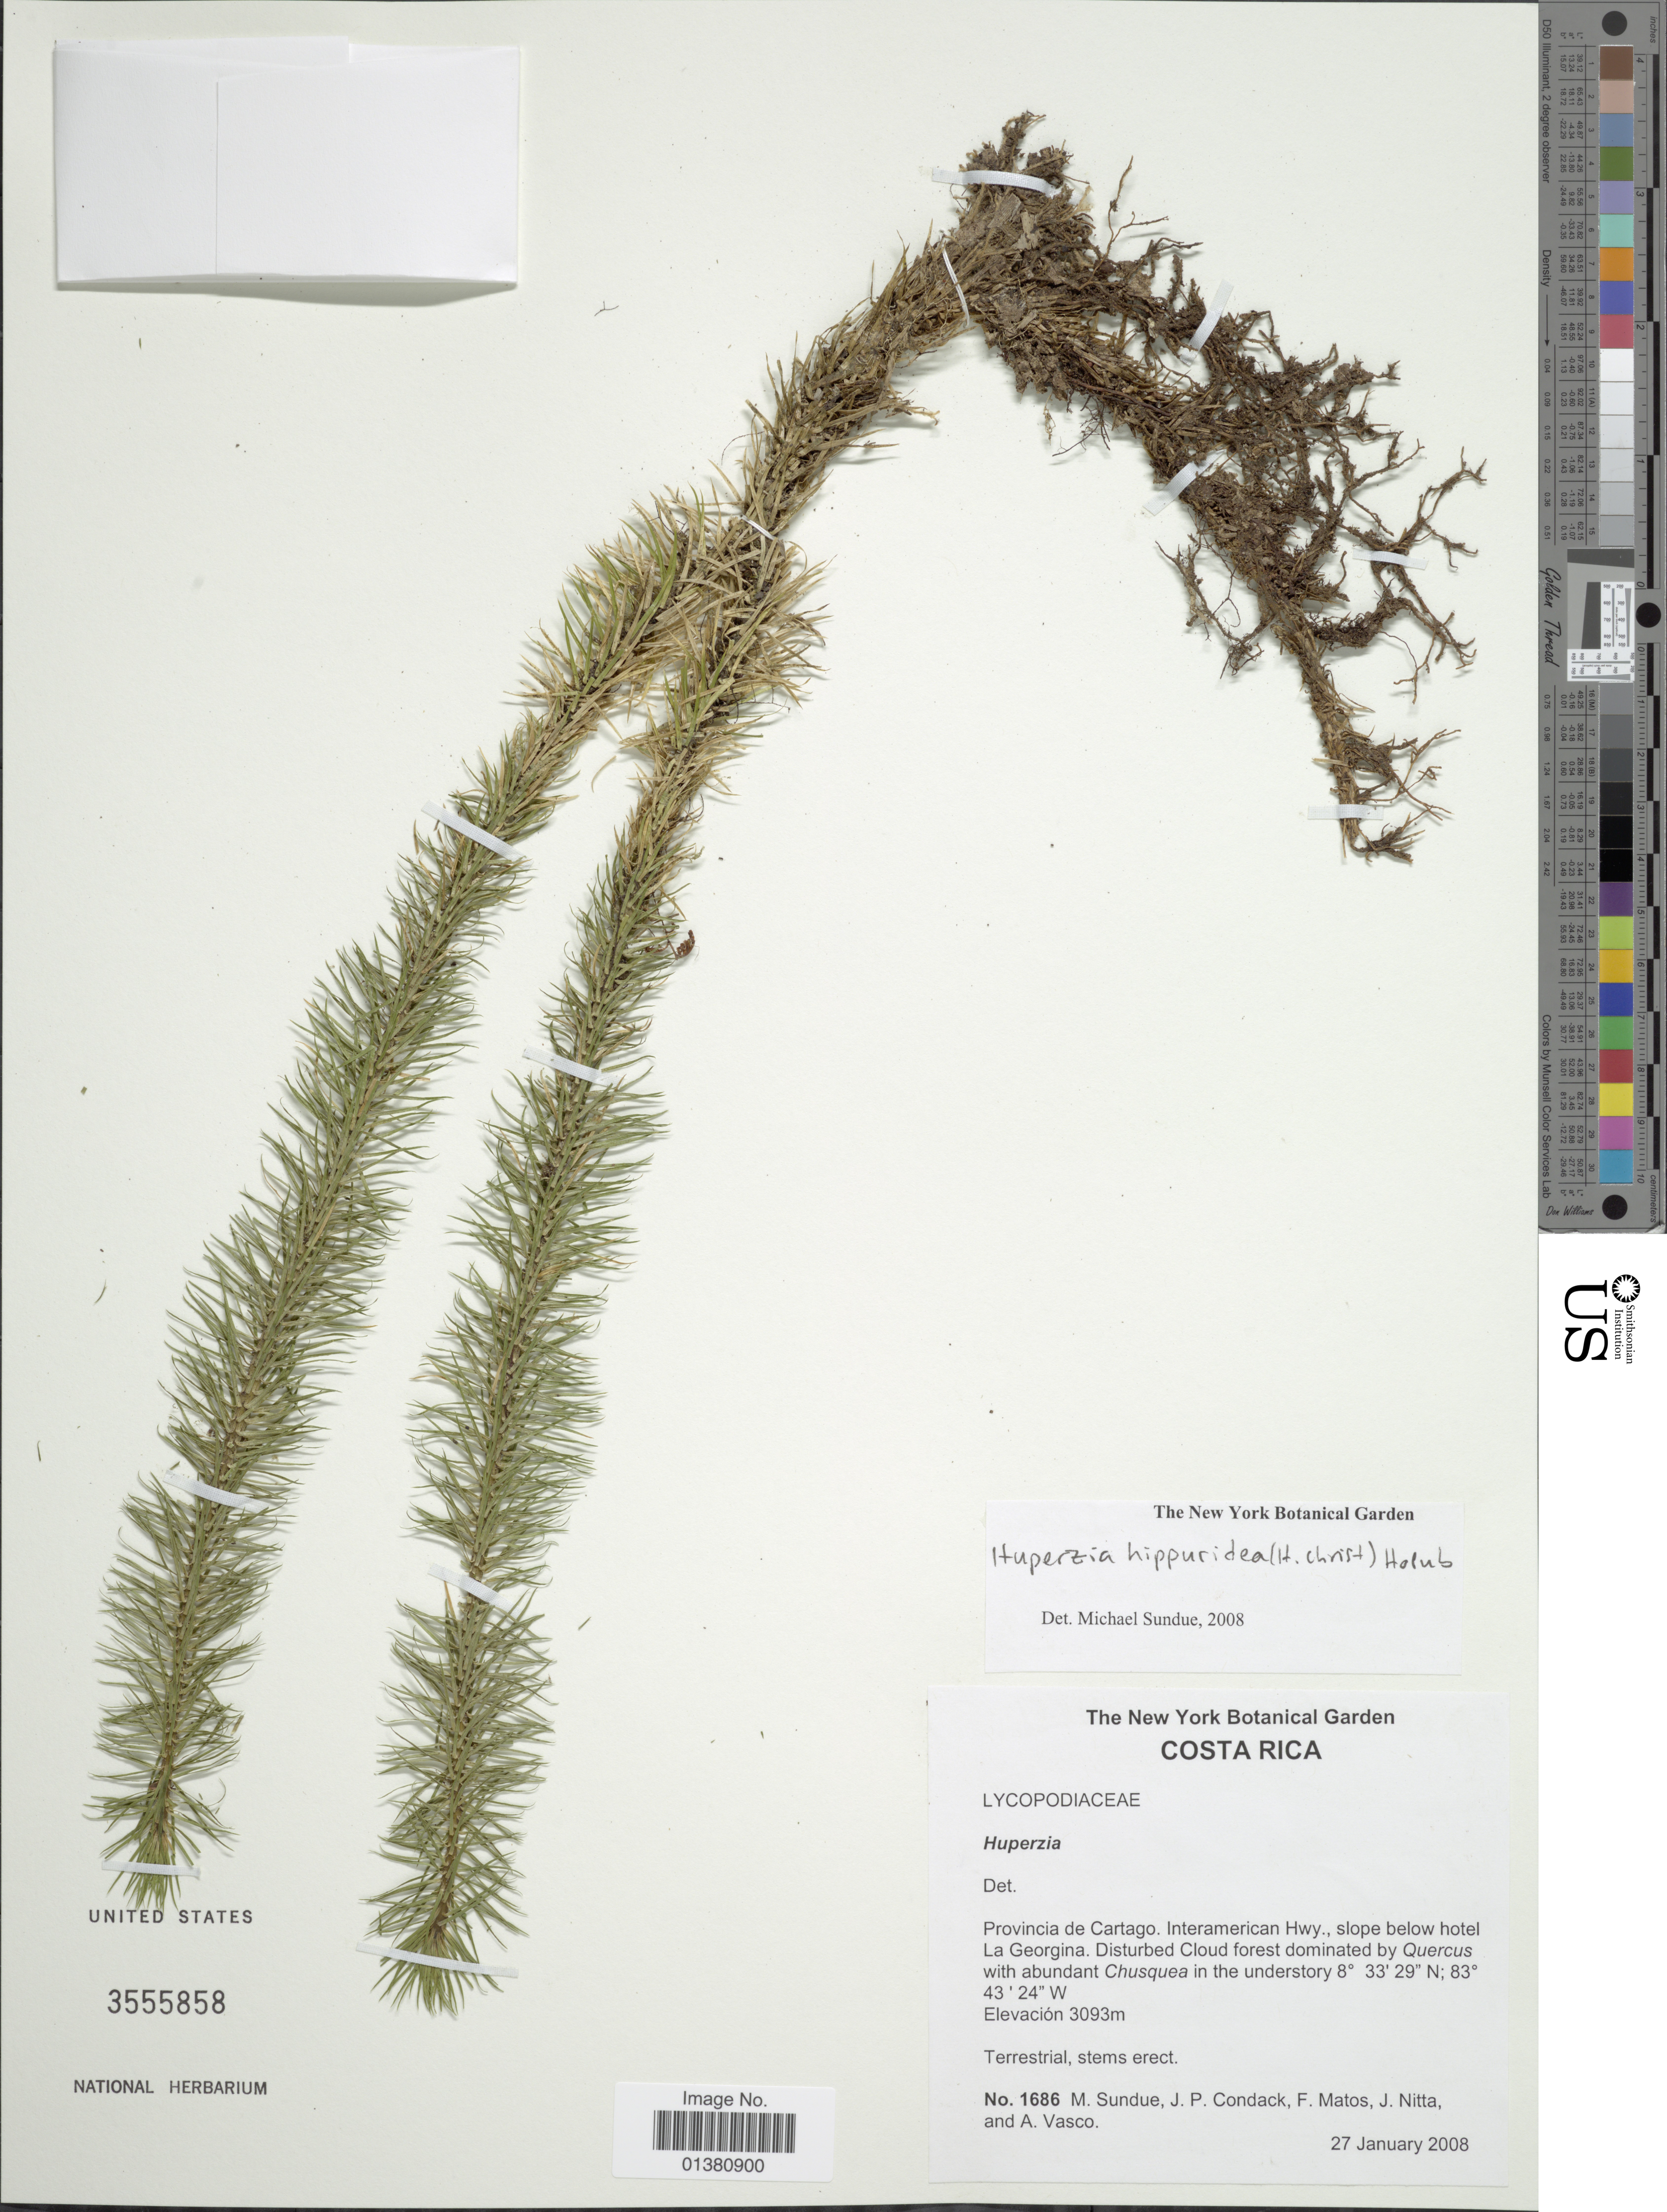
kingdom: Plantae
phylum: Tracheophyta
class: Lycopodiopsida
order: Lycopodiales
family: Lycopodiaceae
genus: Phlegmariurus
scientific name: Phlegmariurus hippurideus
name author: (Christ) B. Øllg.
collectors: M. Sundue, J. Condack, F. Matos, J. Nitta & A. Vasco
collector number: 1686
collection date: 2008-01-27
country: Costa Rica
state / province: Cartago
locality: Provincia de Cartago. Interamerican Hwy., slope below hotel La Georgina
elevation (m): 3093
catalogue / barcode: US 3555858